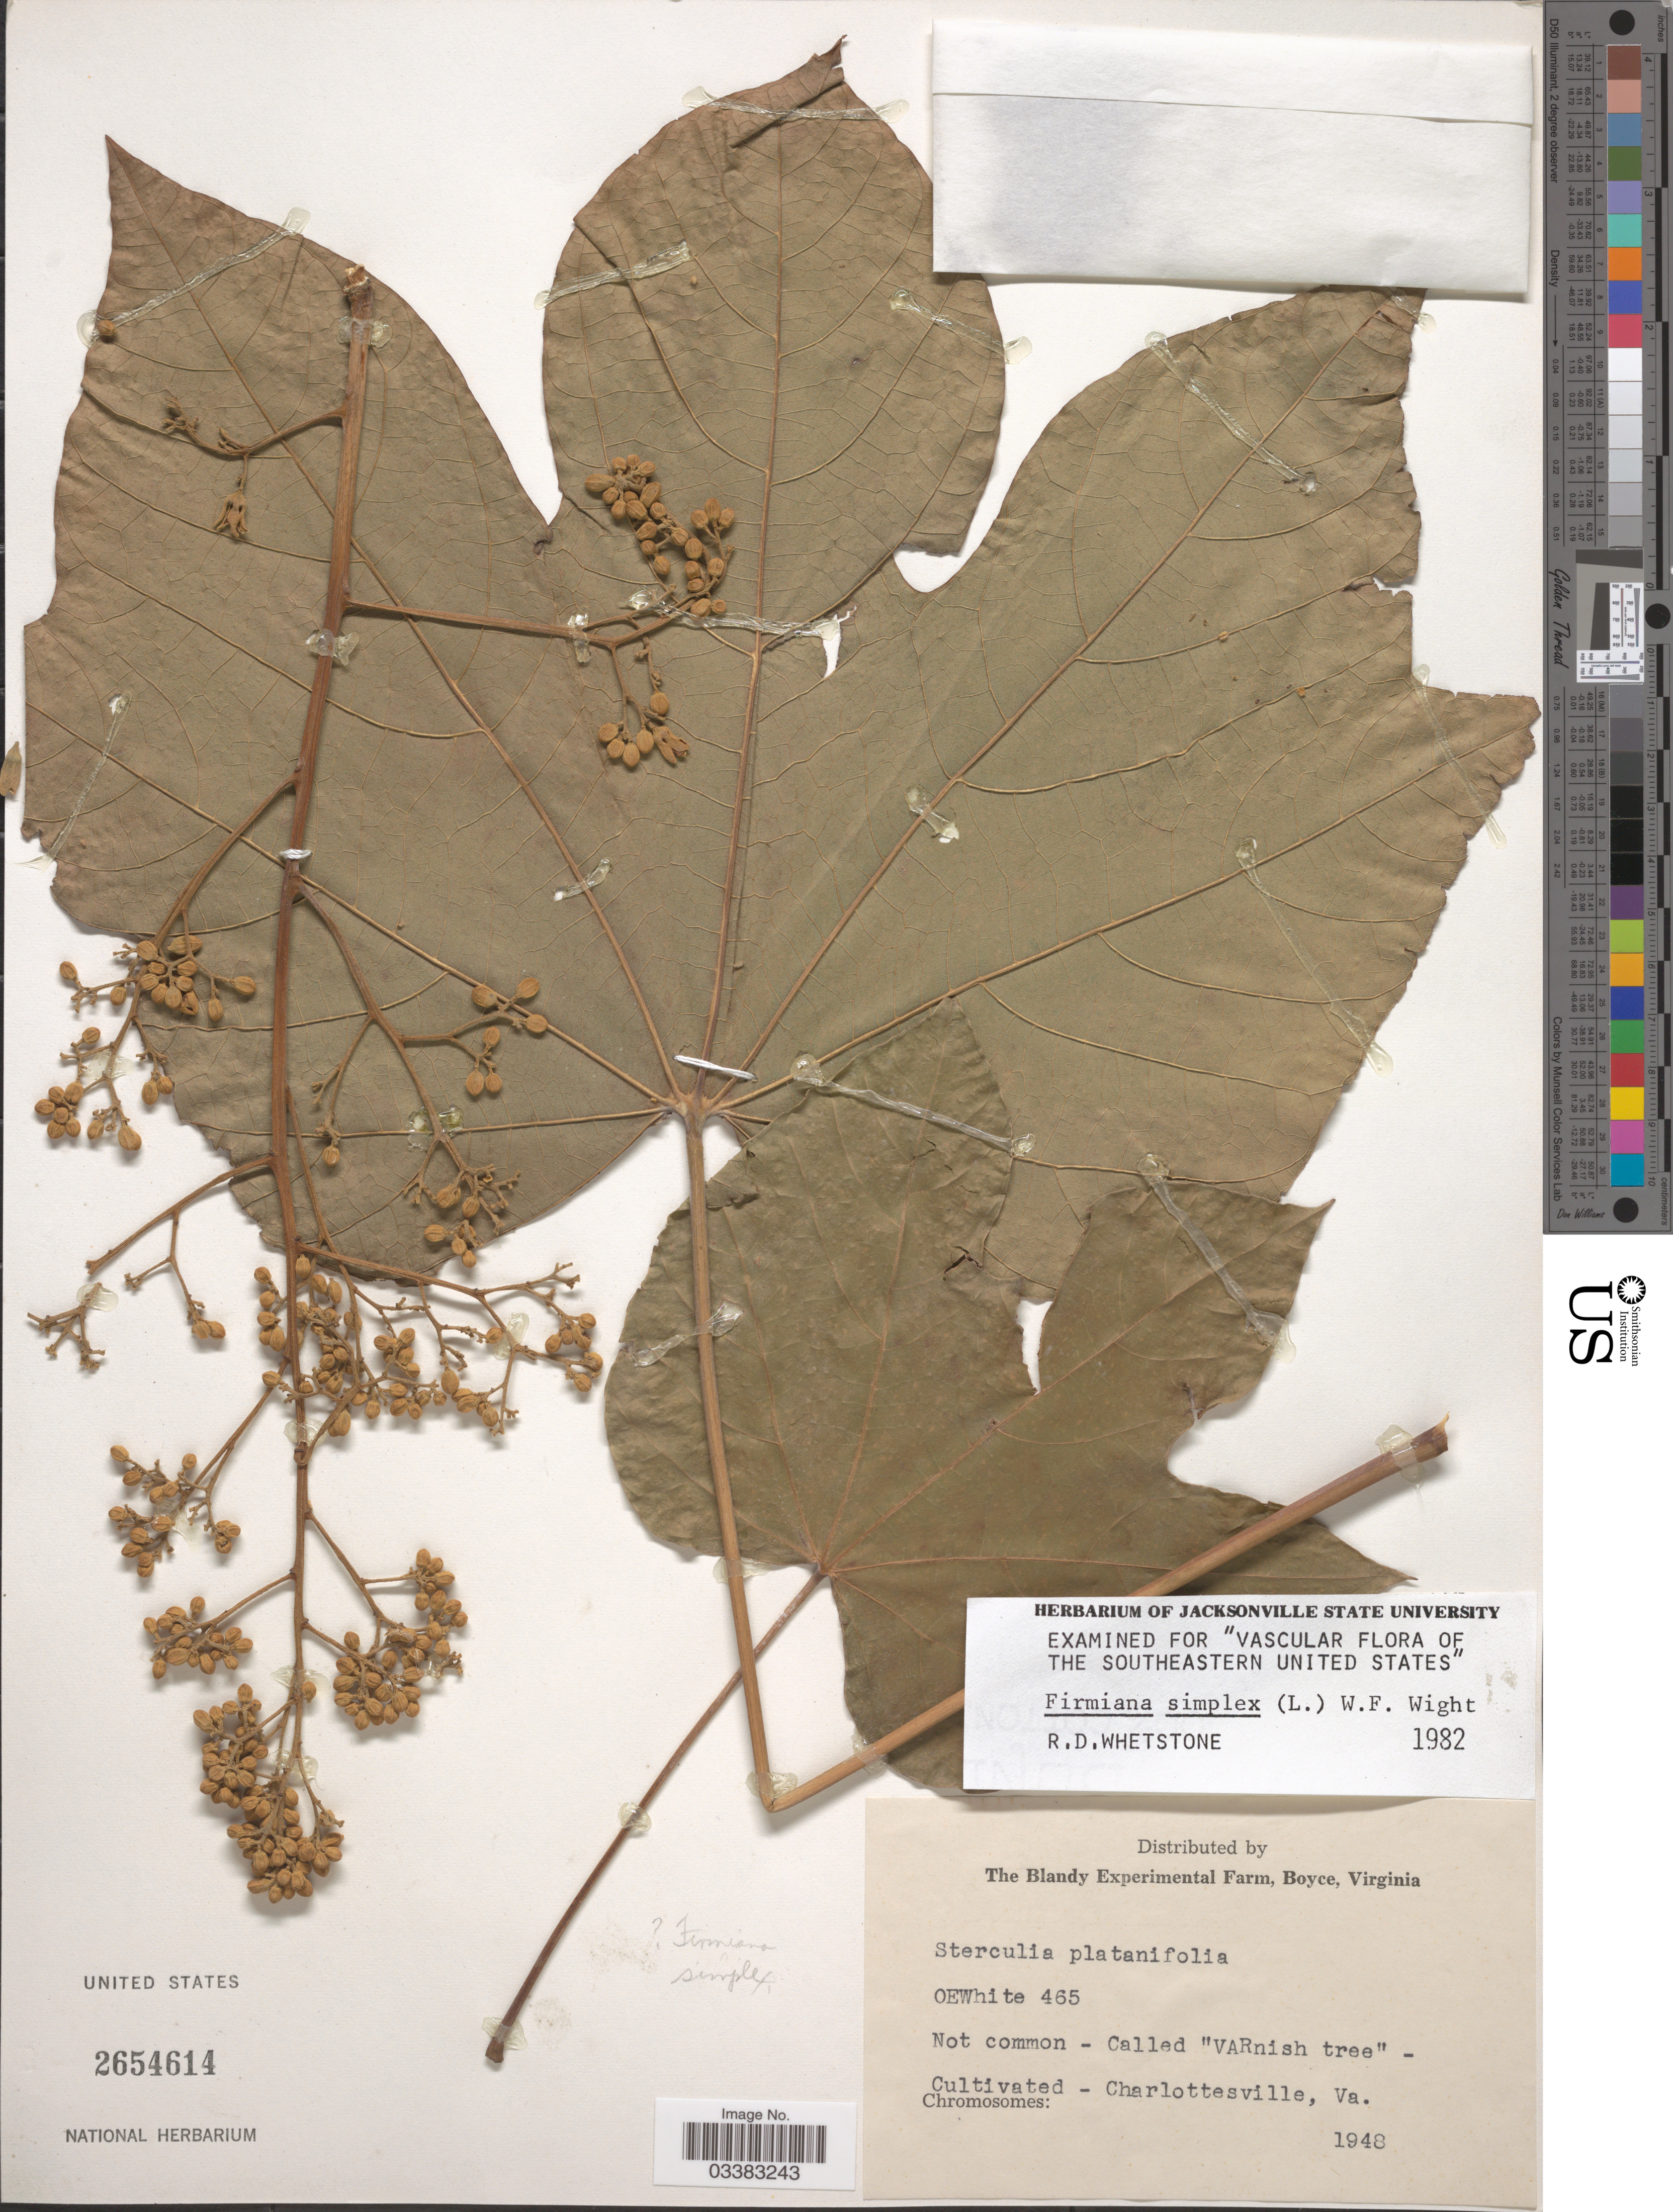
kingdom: Plantae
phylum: Tracheophyta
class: Magnoliopsida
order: Malvales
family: Malvaceae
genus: Firmiana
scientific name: Firmiana simplex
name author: (L.) W. Wight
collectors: O. E. White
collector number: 465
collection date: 1948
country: United States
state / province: Virginia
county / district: City of Charlottesville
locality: Charlottesville.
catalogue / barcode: US 2654614